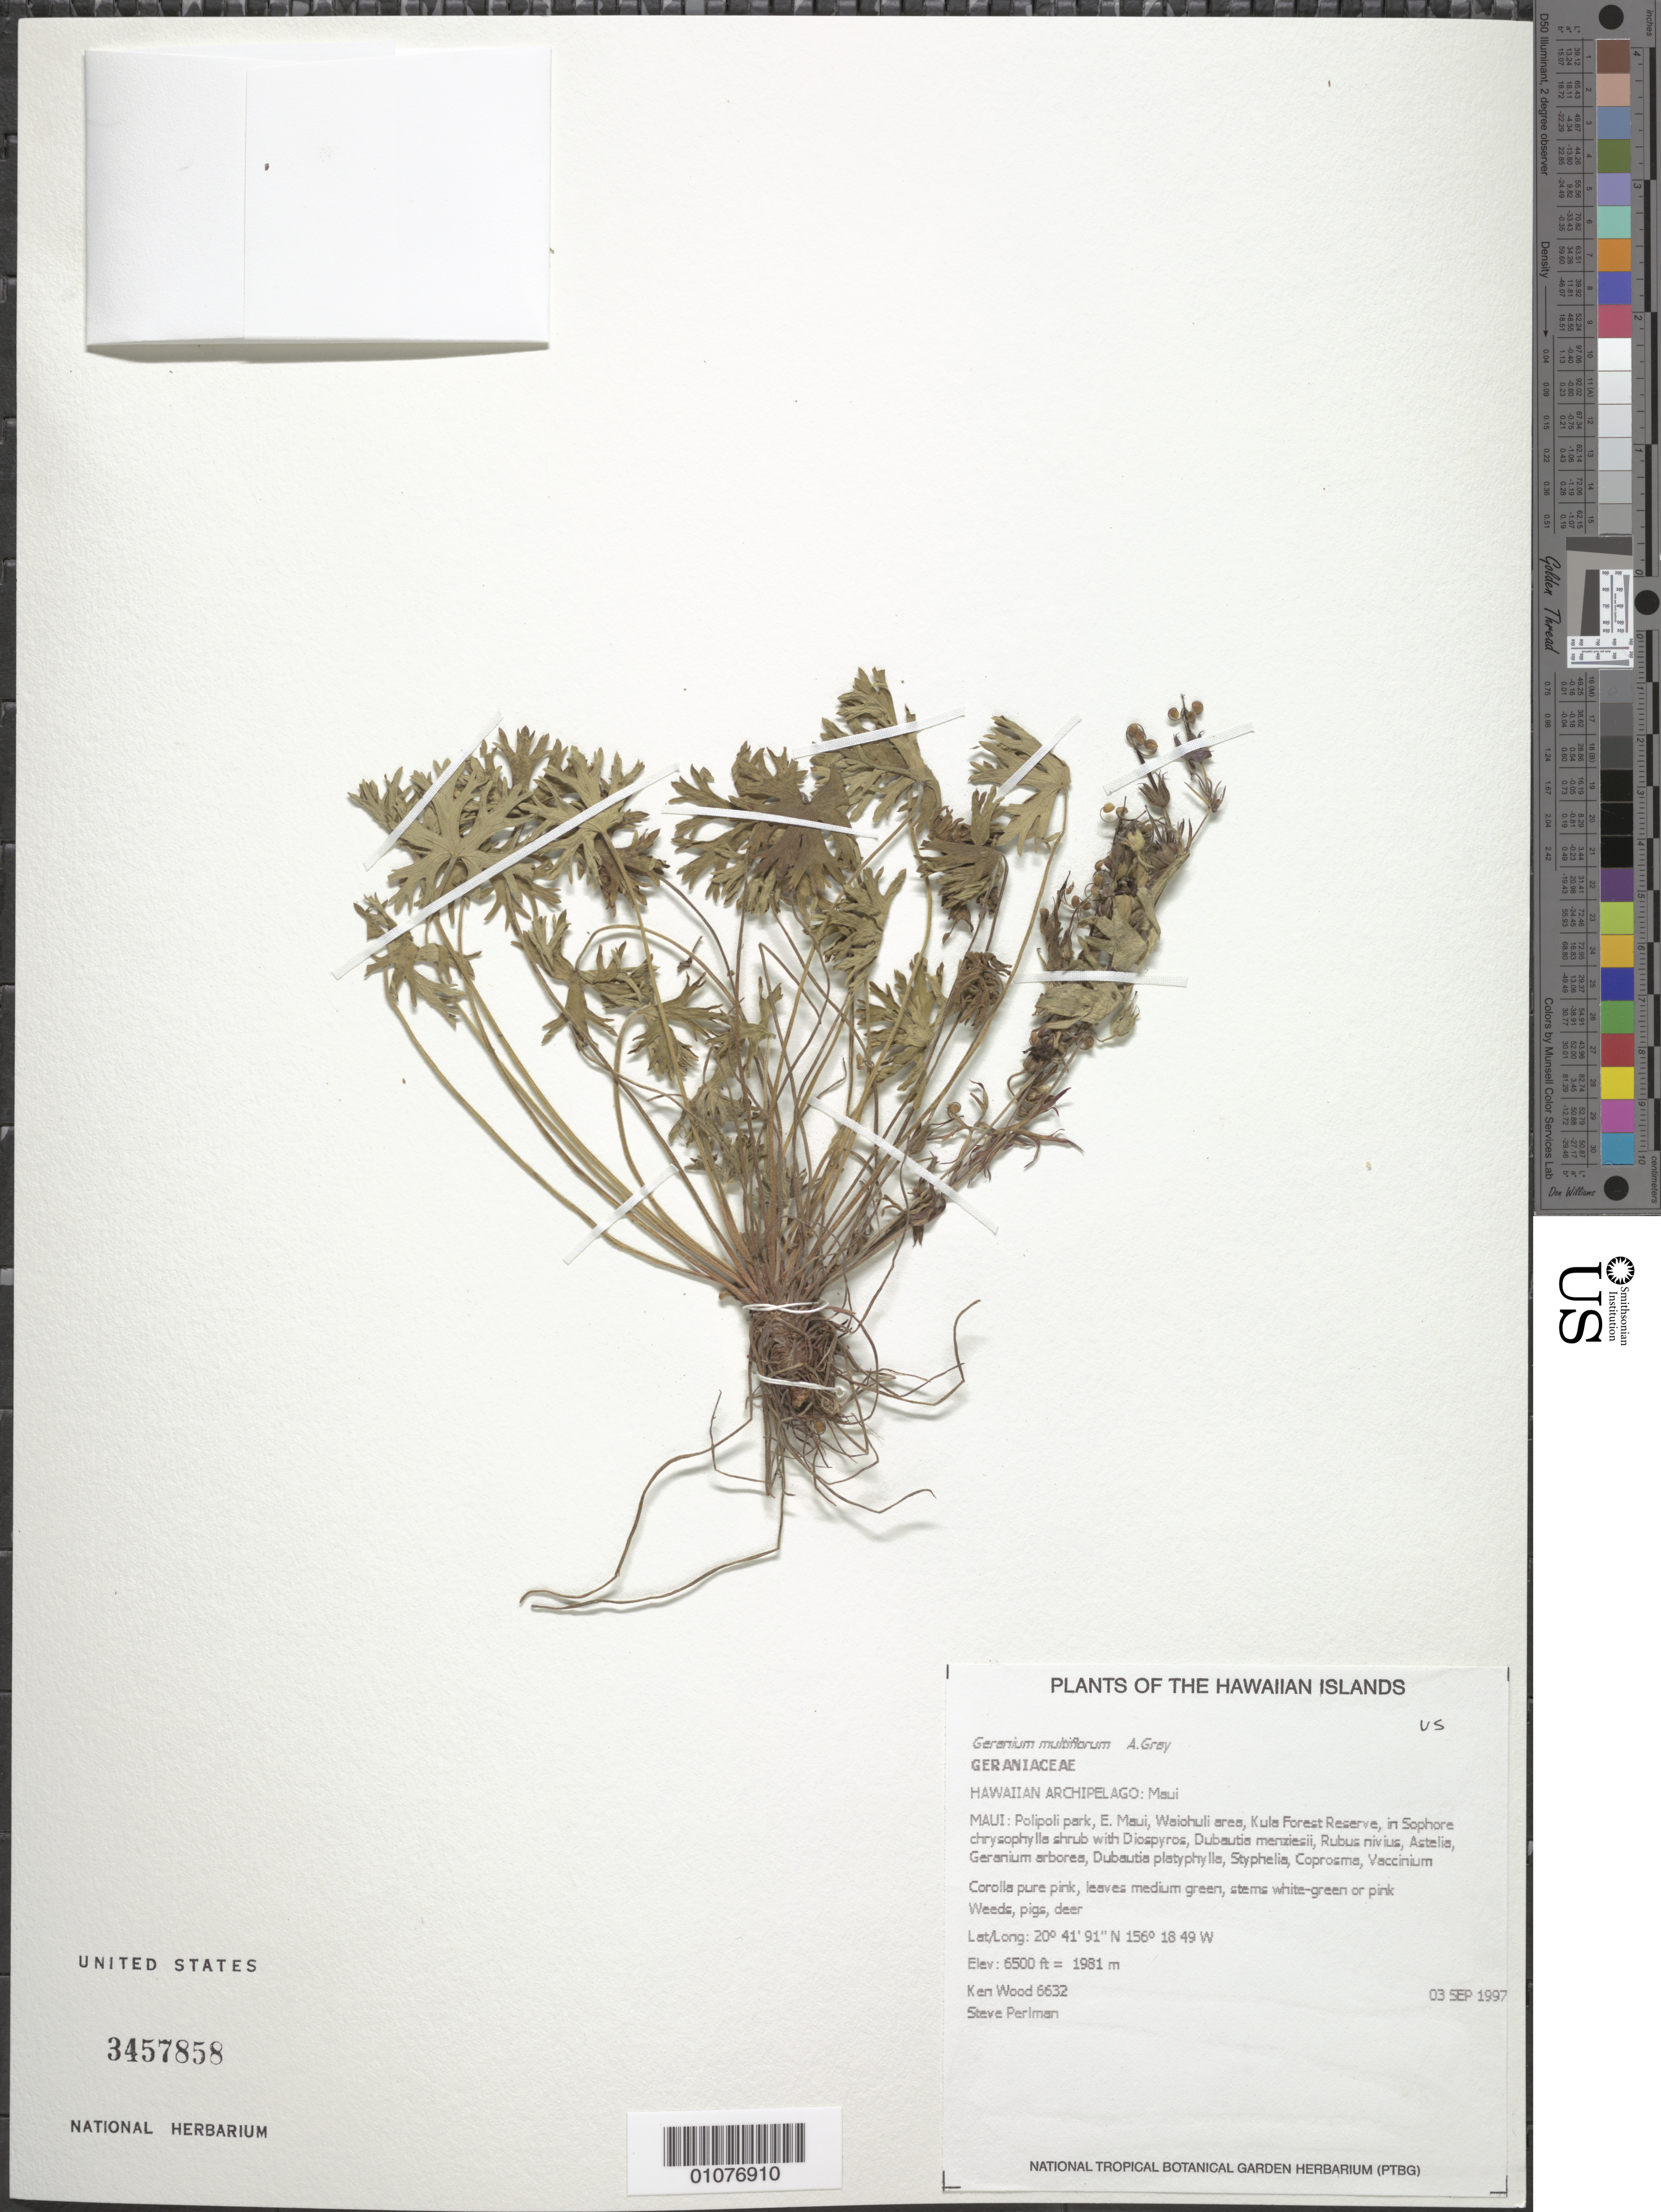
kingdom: Plantae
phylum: Tracheophyta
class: Magnoliopsida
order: Geraniales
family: Geraniaceae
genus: Geranium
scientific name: Geranium multiflorum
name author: A. Gray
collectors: K. R. Wood & S. P. Perlman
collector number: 6632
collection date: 1997-09-03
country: United States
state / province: Hawaii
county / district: Maui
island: Maui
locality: Polipoli park, E Maui, Waiohuli area, Kula Forest Reserve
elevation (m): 1981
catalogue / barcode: US 3457858